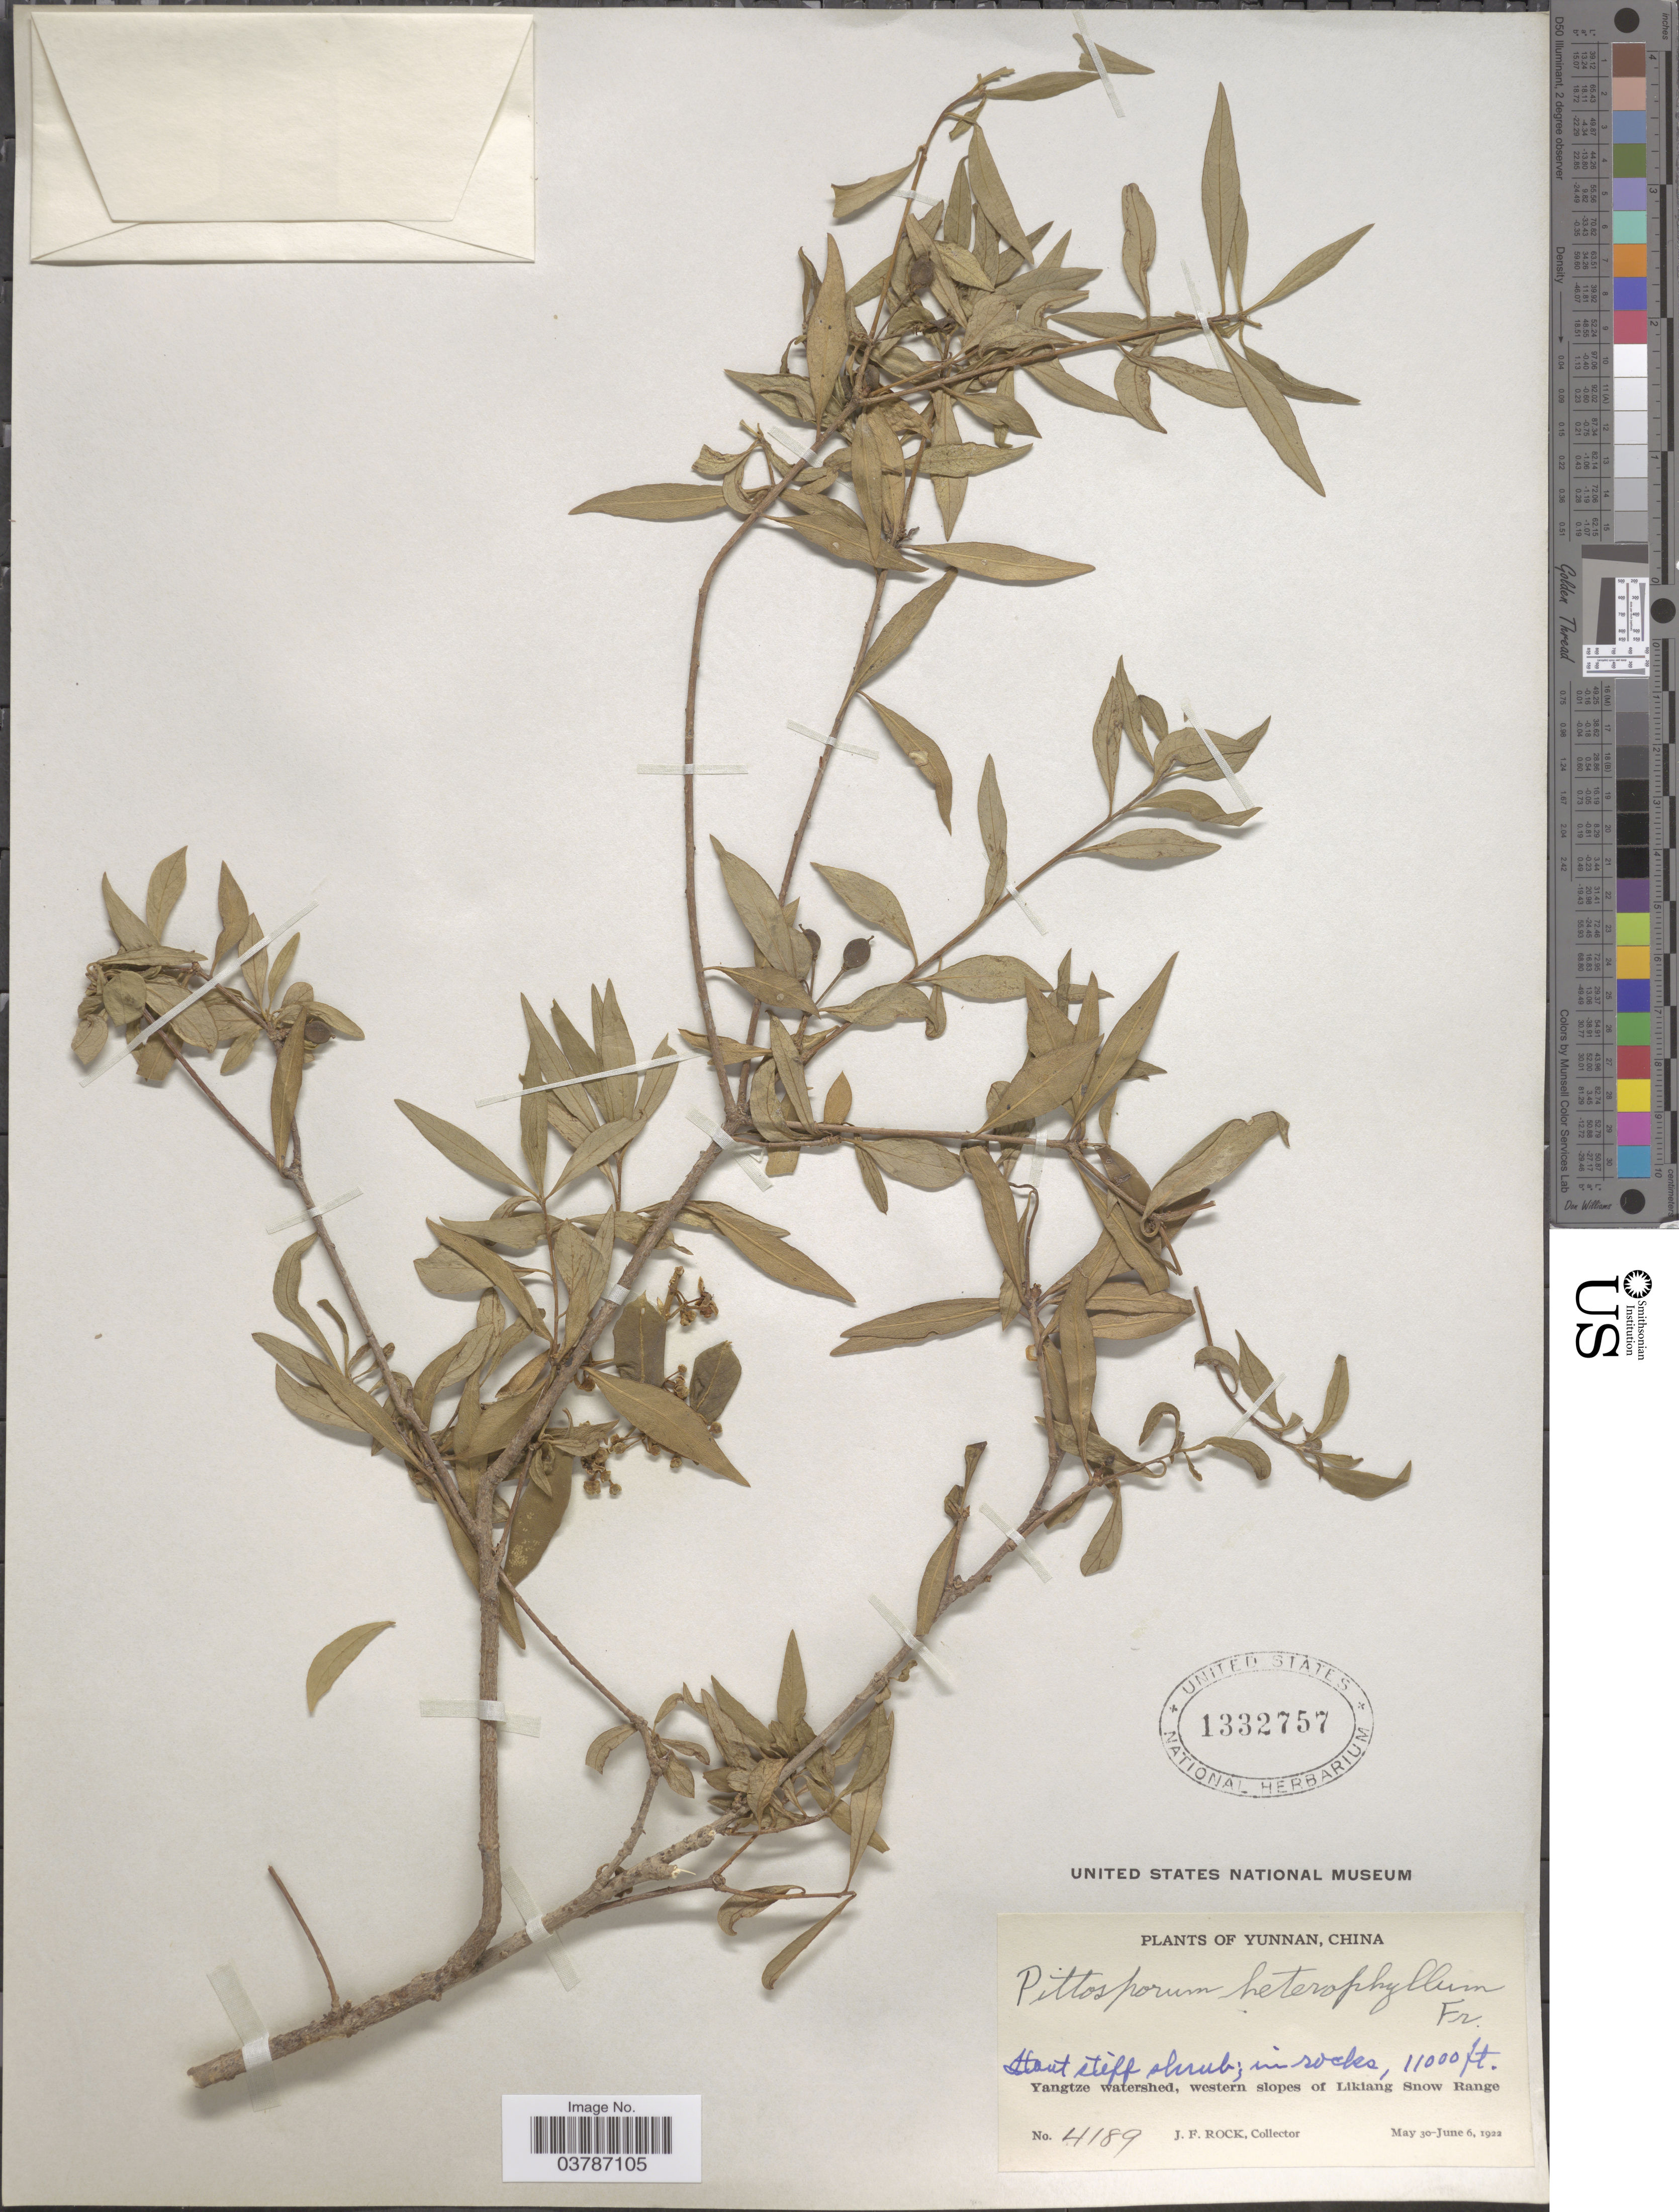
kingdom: Plantae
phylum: Tracheophyta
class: Magnoliopsida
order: Apiales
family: Pittosporaceae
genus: Pittosporum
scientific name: Pittosporum heterophyllum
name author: Franch.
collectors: J. Rock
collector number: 4189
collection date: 1922-05-30/1922-06-06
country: China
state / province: Yunnan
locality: Yangtze watershed, western slopes of Likiang Snow Range.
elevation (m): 3353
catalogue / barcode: US 1332757